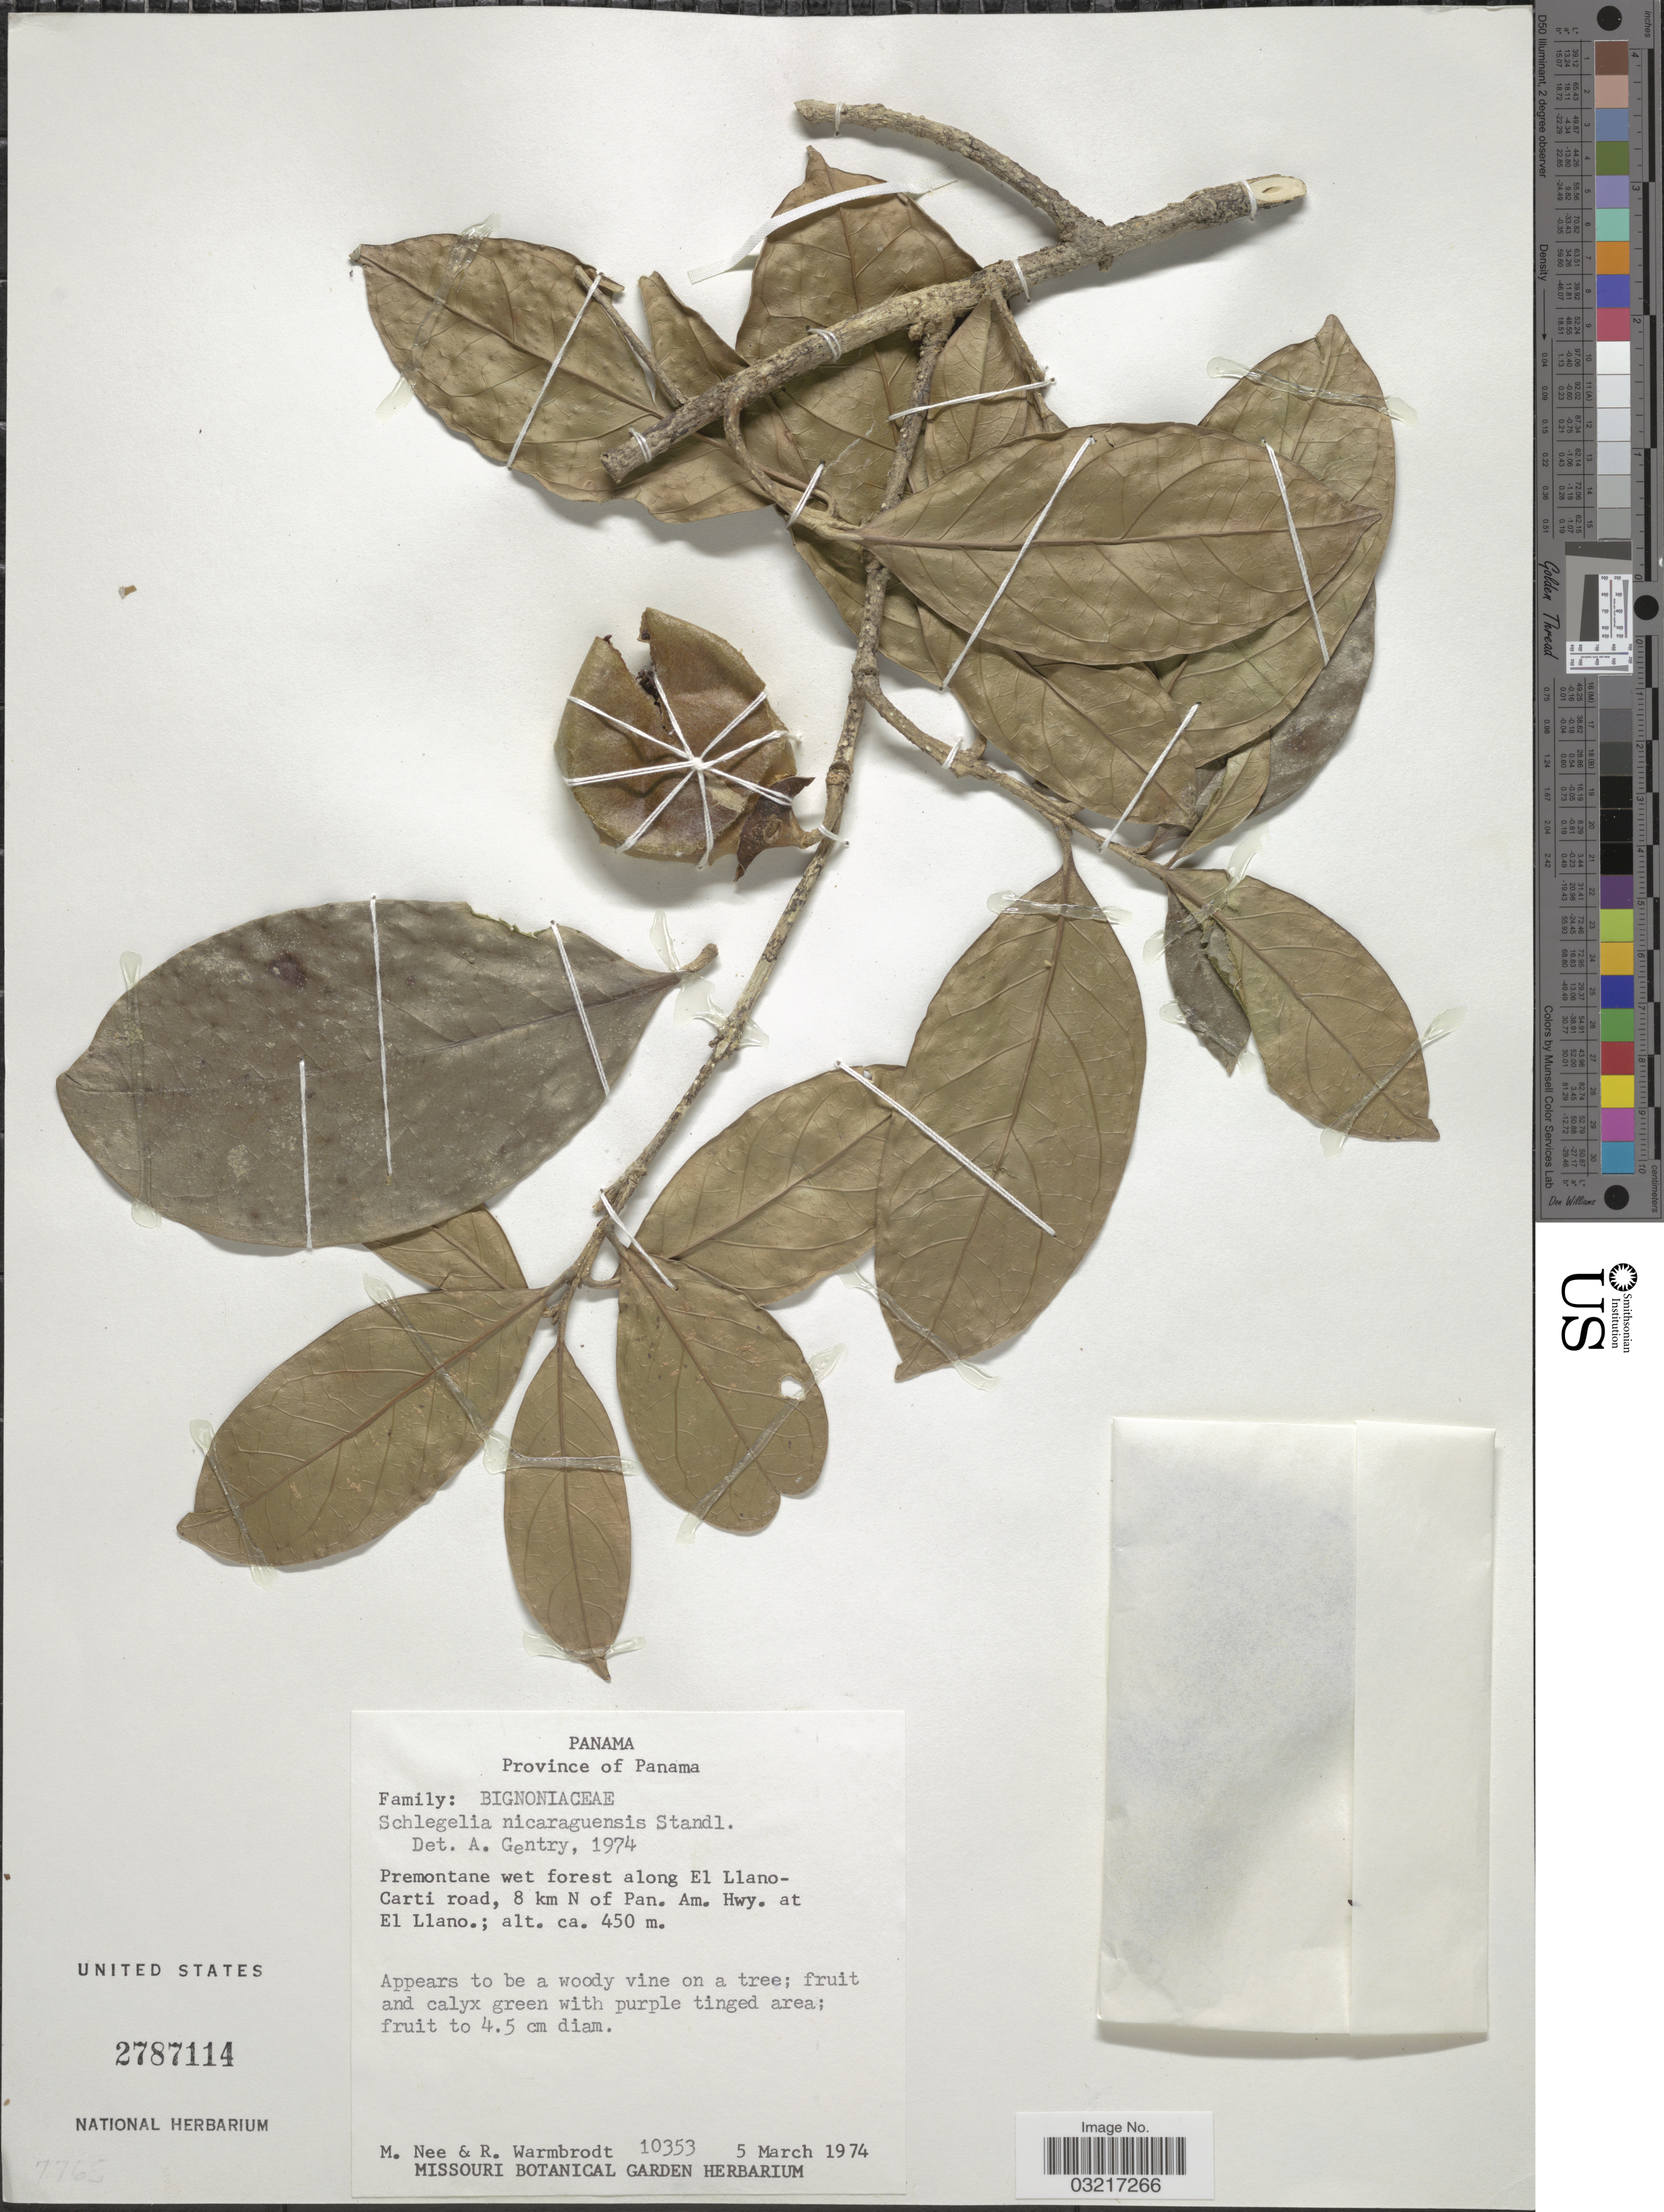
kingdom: Plantae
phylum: Tracheophyta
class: Magnoliopsida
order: Lamiales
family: Schlegeliaceae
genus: Schlegelia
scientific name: Schlegelia nicaraguensis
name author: Standl.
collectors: M. Nee & R. Warmbrodt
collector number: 10353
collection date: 1974-03-05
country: Panama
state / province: Panamá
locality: Premontane wet forest along El Llano-Carti road, 8 km N of Pan. Am. Hwy. at El Llano.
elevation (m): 450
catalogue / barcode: US 2787114